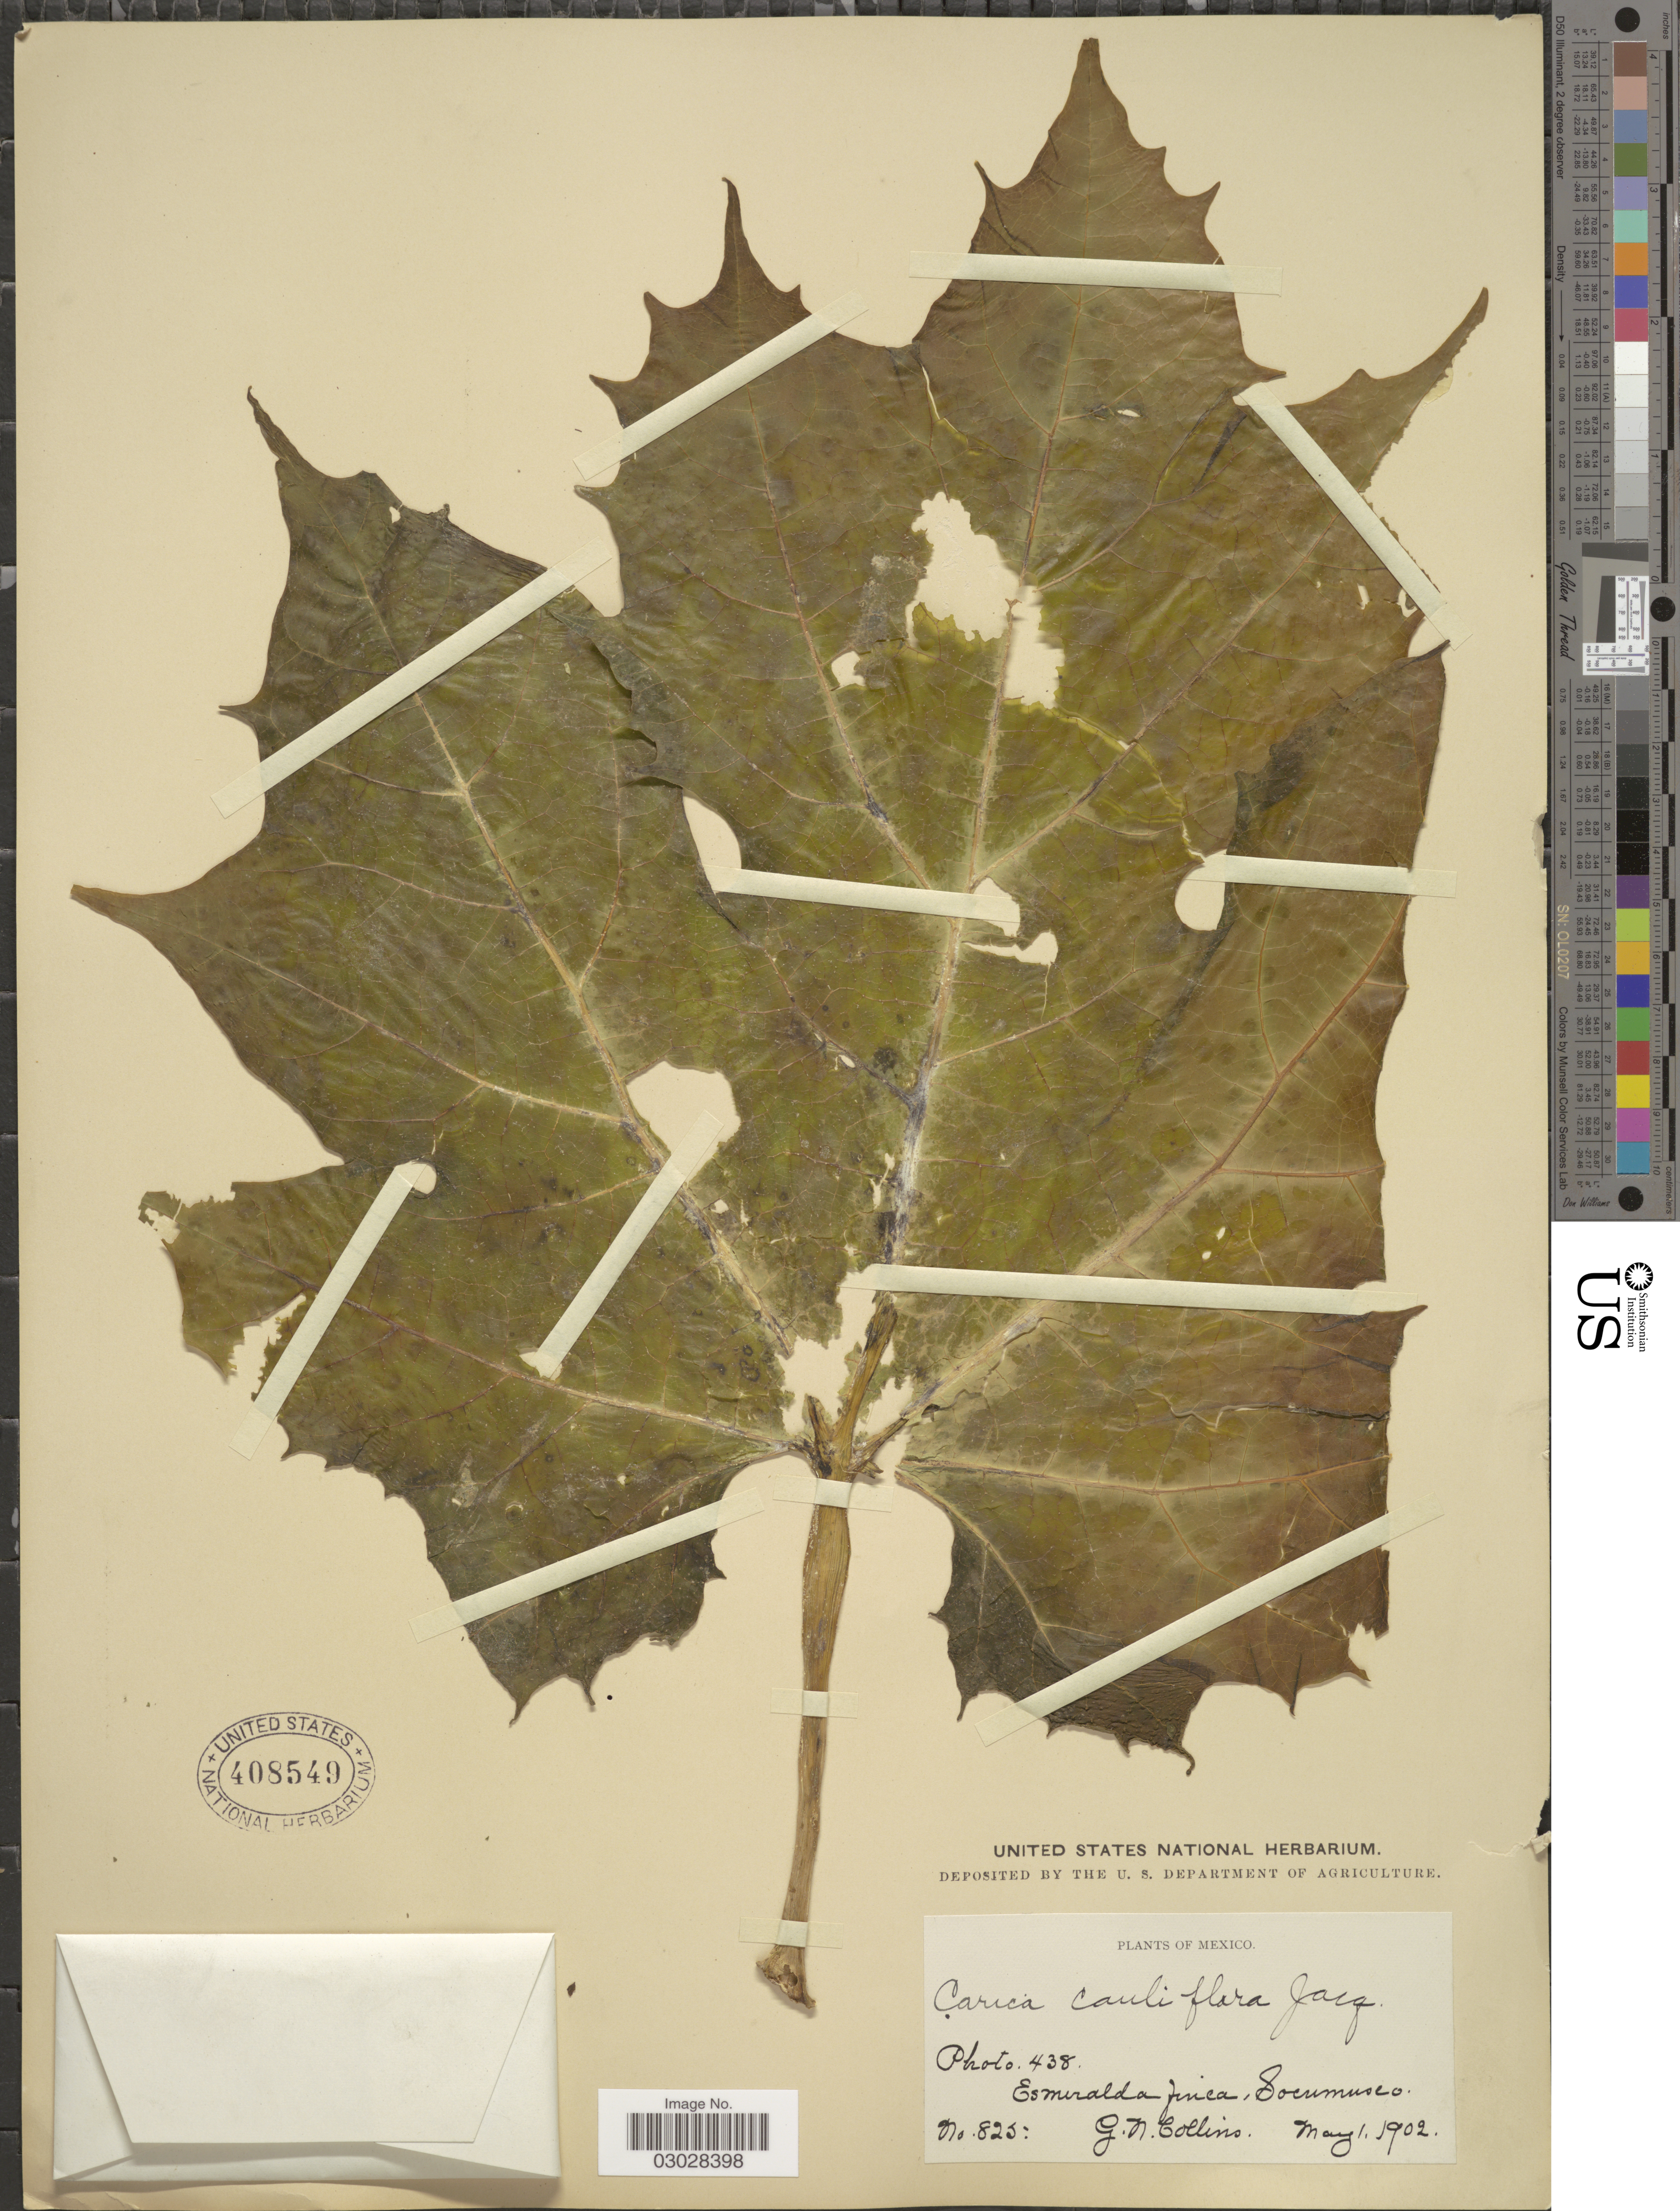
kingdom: Plantae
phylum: Tracheophyta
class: Magnoliopsida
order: Brassicales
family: Caricaceae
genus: Vasconcellea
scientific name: Vasconcellea cauliflora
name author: (Jacq.) A. DC.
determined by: Strong, M. T., (US), Smithsonian Institution - National Museum of Natural History (UNITED STATES)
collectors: G. Collins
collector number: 825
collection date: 1902-05-01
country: Mexico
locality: Esmeralda finca, Socumusco.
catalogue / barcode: US 408549